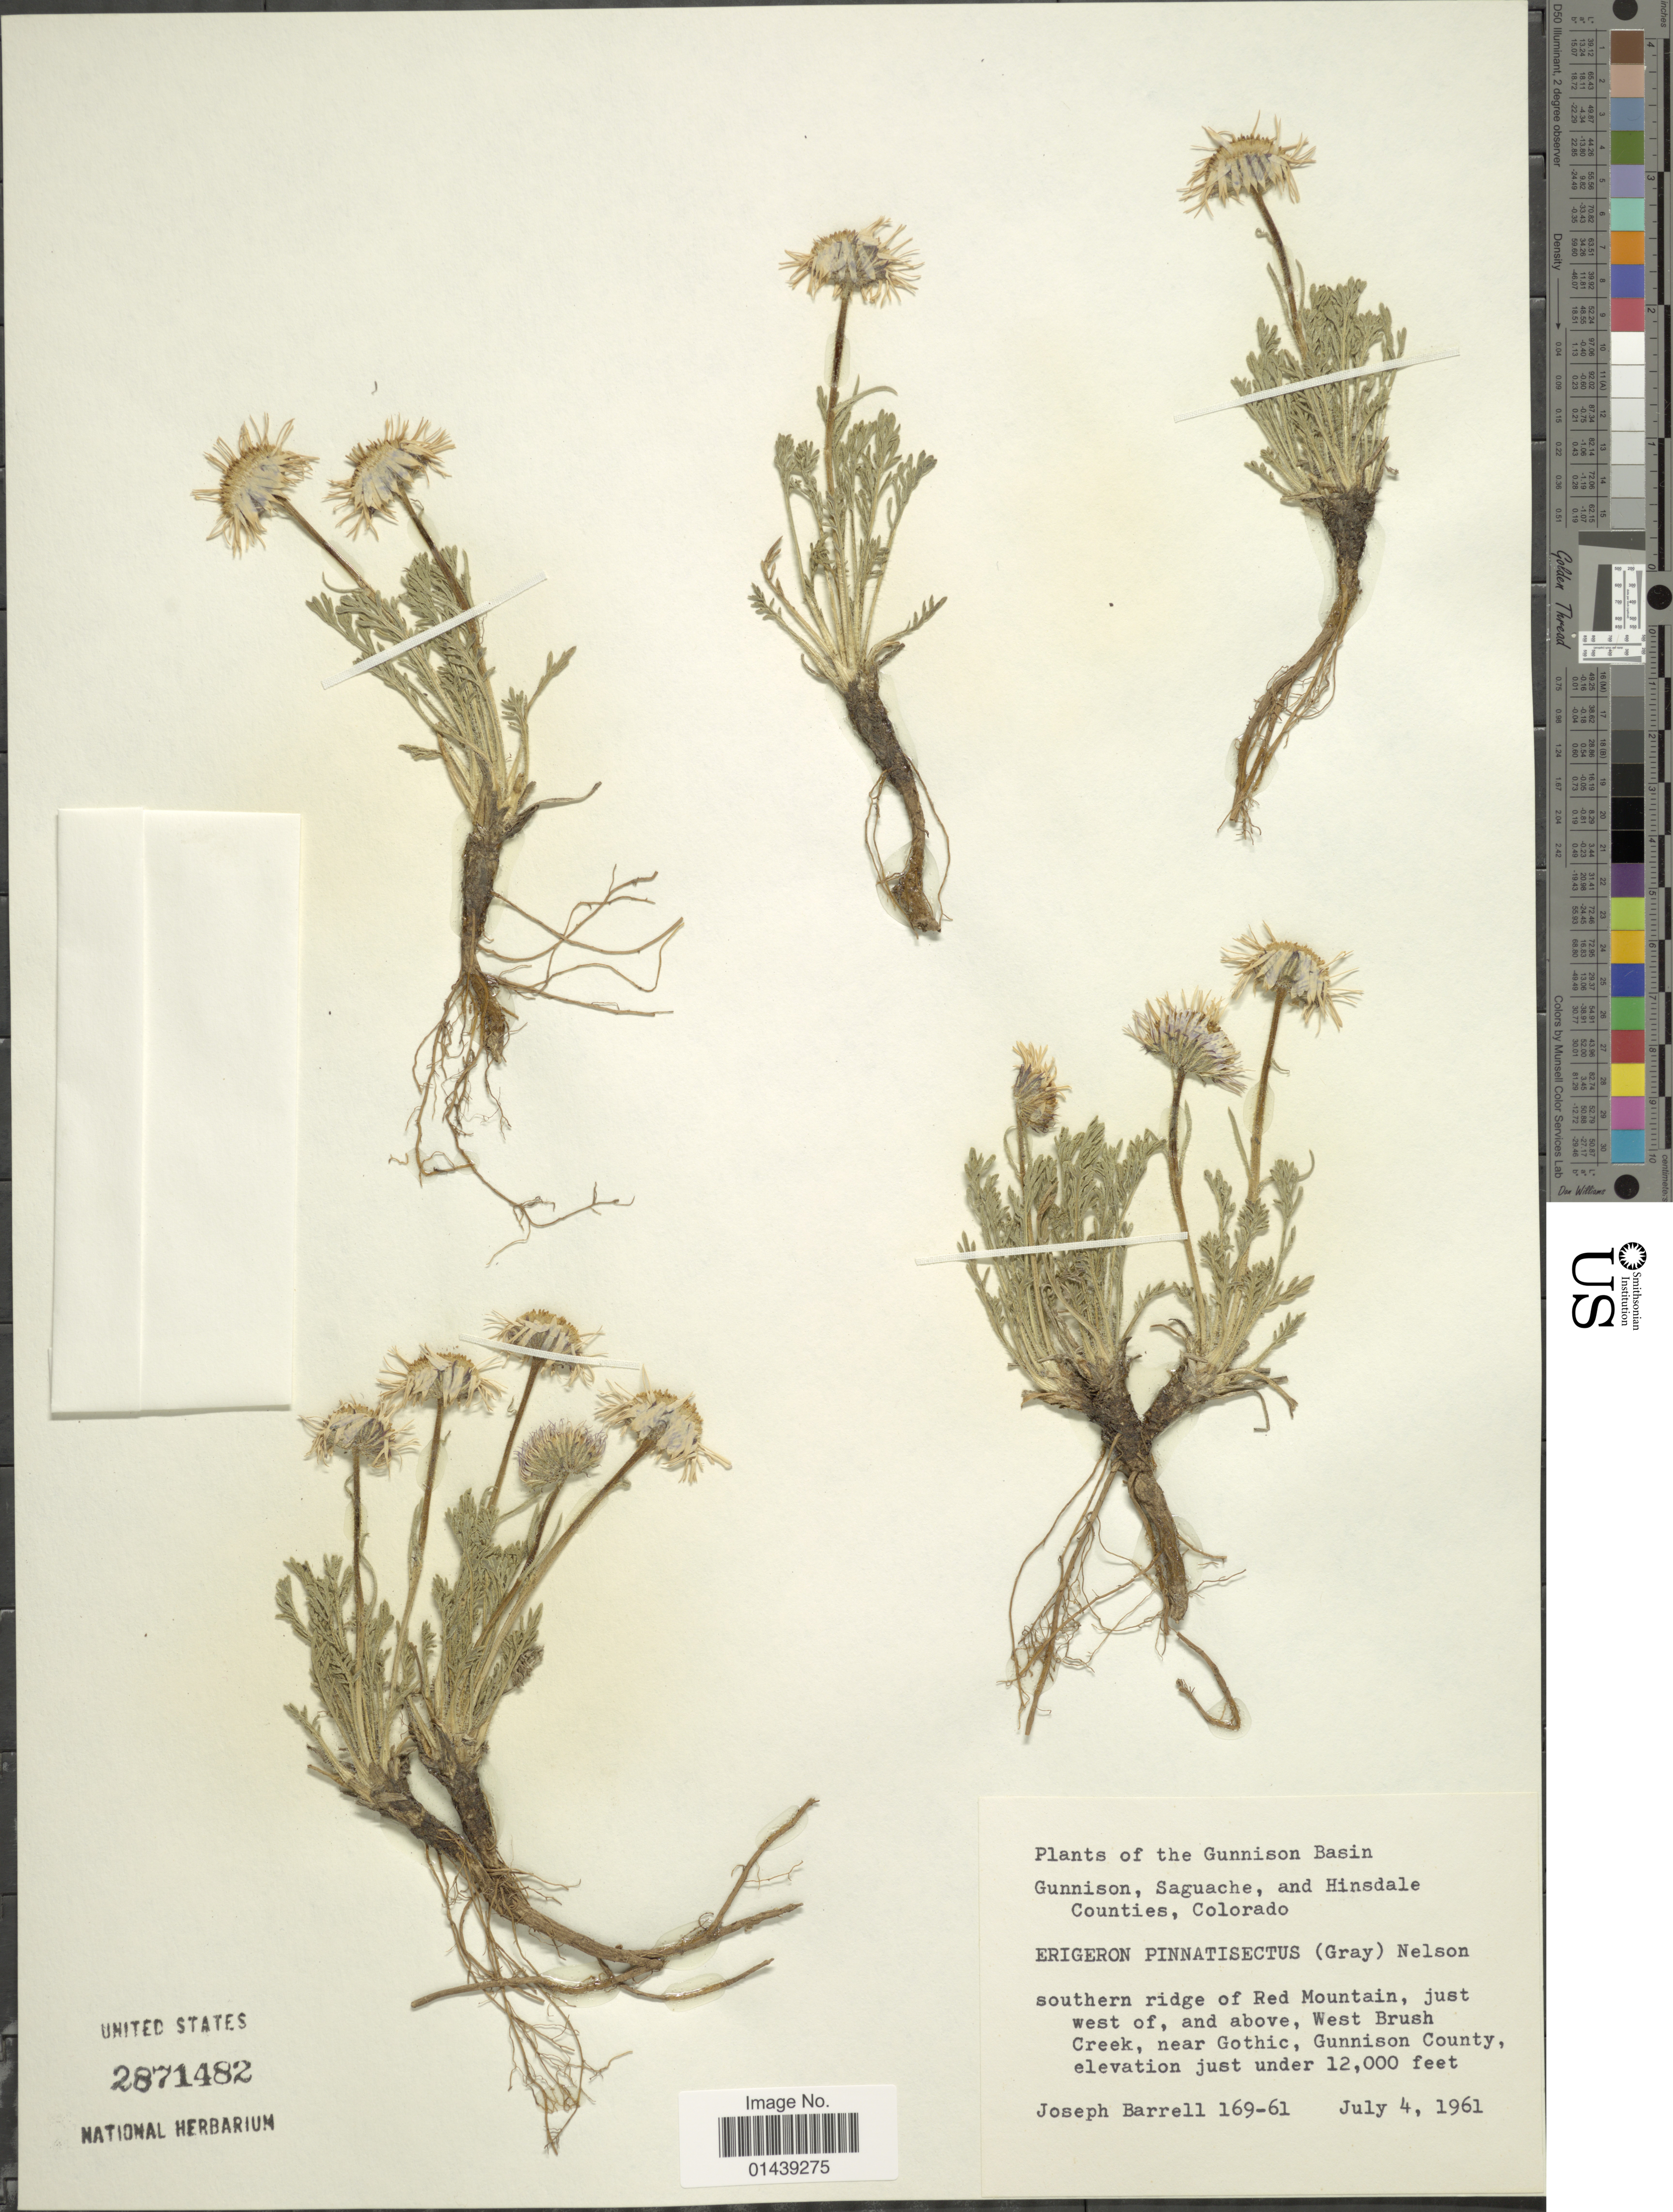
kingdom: Plantae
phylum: Tracheophyta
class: Magnoliopsida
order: Asterales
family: Asteraceae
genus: Erigeron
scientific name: Erigeron pinnatisectus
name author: (A. Gray) A. Nelson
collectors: J. Barrell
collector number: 169-61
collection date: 1961-07-04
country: United States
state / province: Colorado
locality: Gunnison Basin. southern ridge of Red Mountain, just west of, and above, West Brush Creek, near Gothic, Gunnison County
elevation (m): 3658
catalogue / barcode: US 2871482